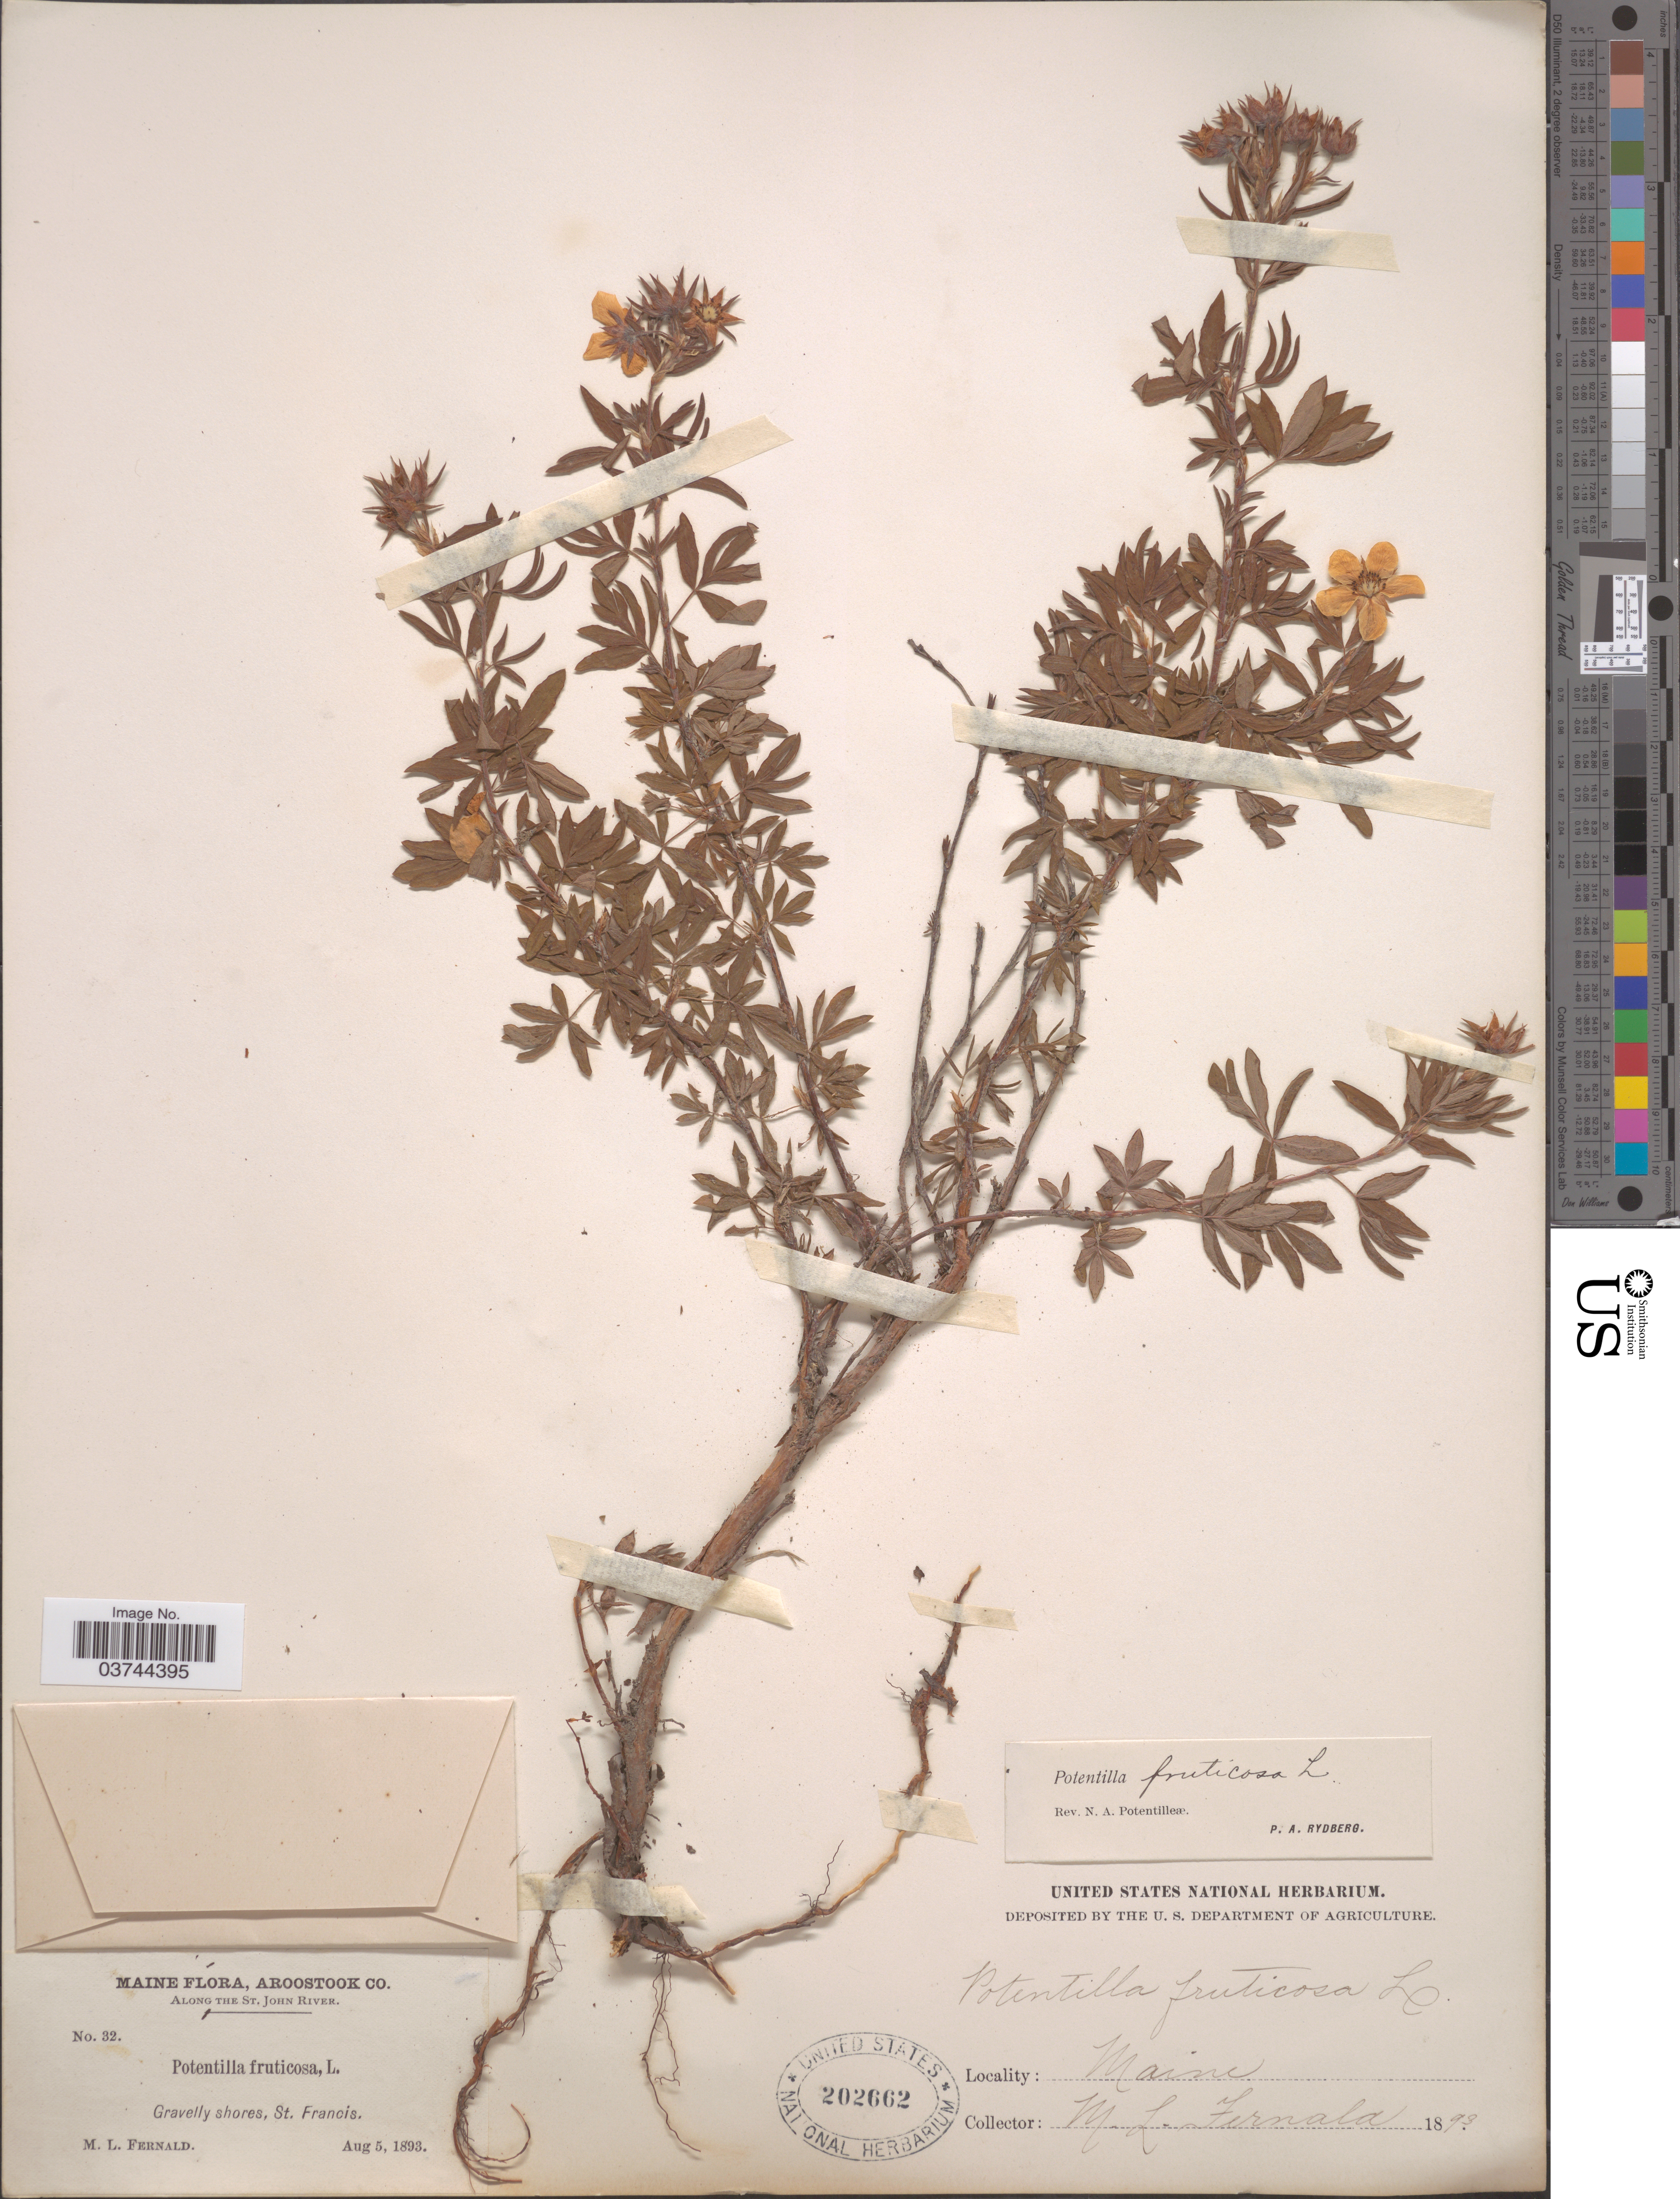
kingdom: Plantae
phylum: Tracheophyta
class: Magnoliopsida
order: Rosales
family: Rosaceae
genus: Dasiphora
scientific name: Dasiphora fruticosa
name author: (L.) Rydb.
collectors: M. L. Fernald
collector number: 32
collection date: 1893-08-05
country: United States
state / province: Maine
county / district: Aroostook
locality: Along The St. John River. Gravelly shores, St. Francis.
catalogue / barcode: US 202662